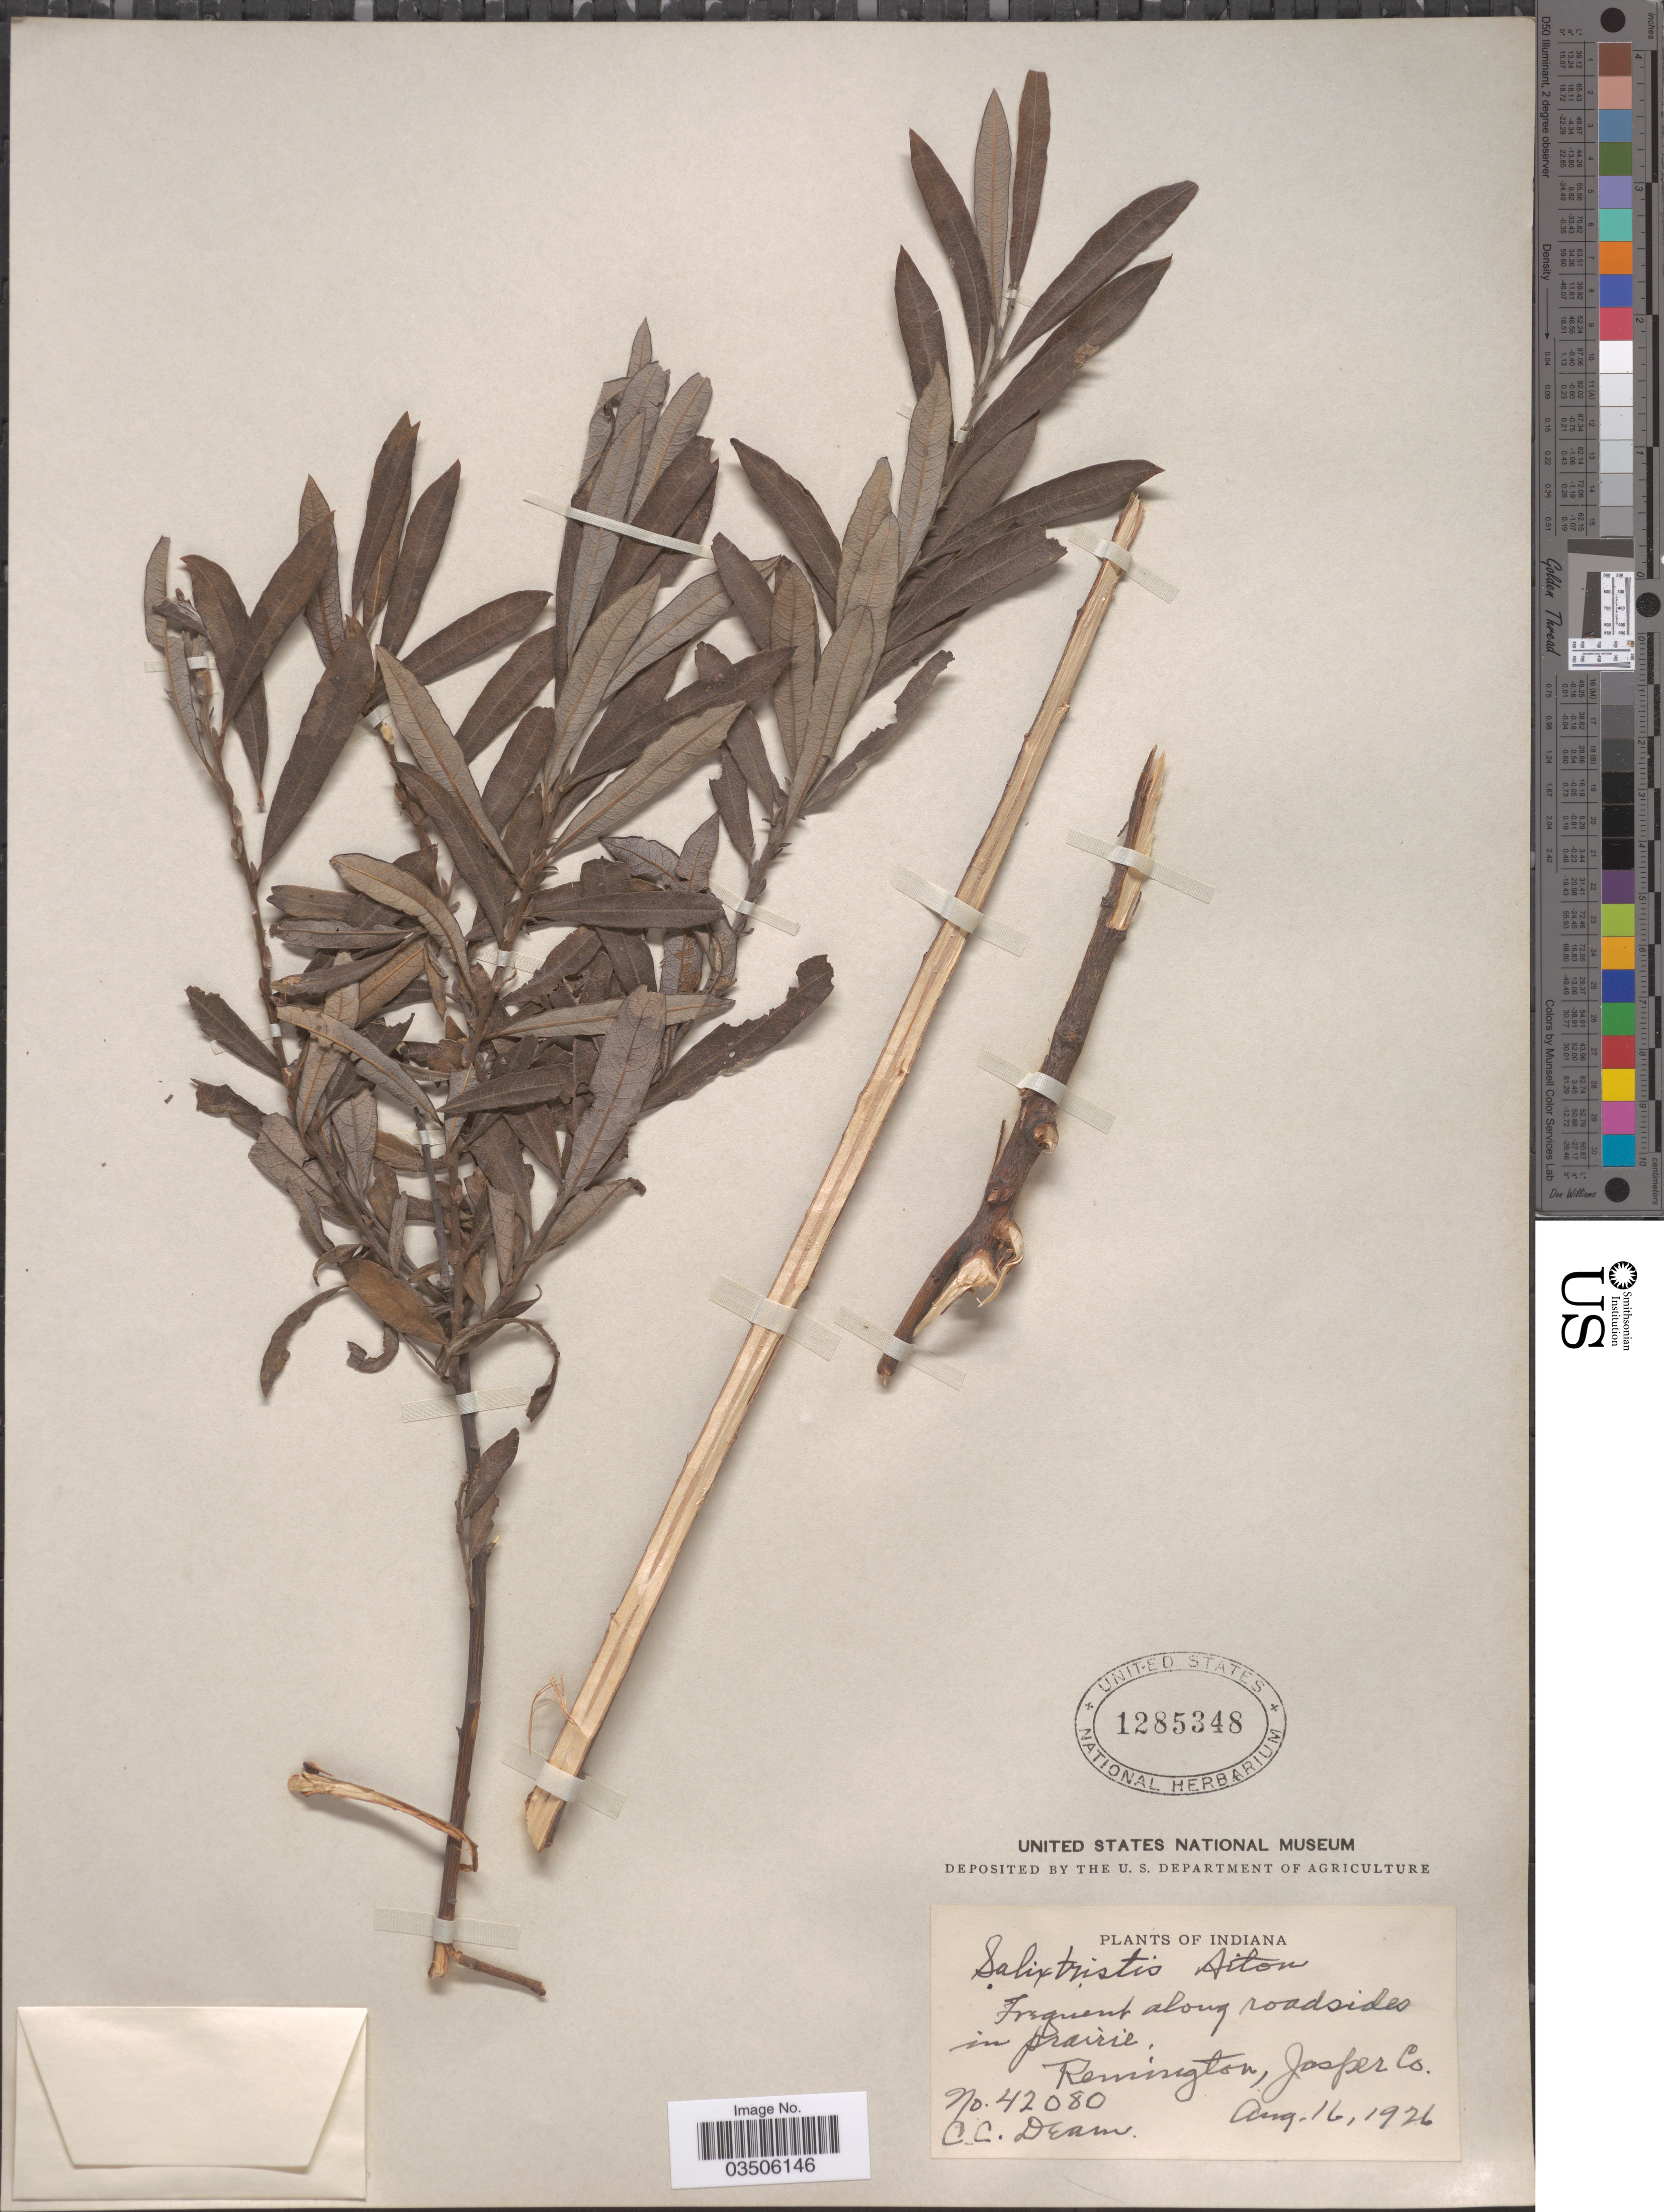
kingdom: Plantae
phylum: Tracheophyta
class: Magnoliopsida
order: Malpighiales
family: Salicaceae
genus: Salix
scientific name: Salix tristis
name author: Aiton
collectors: C. Deam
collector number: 42080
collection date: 1926-08-16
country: United States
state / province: Indiana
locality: Remington, Jasper Co.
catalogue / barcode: US 1285348